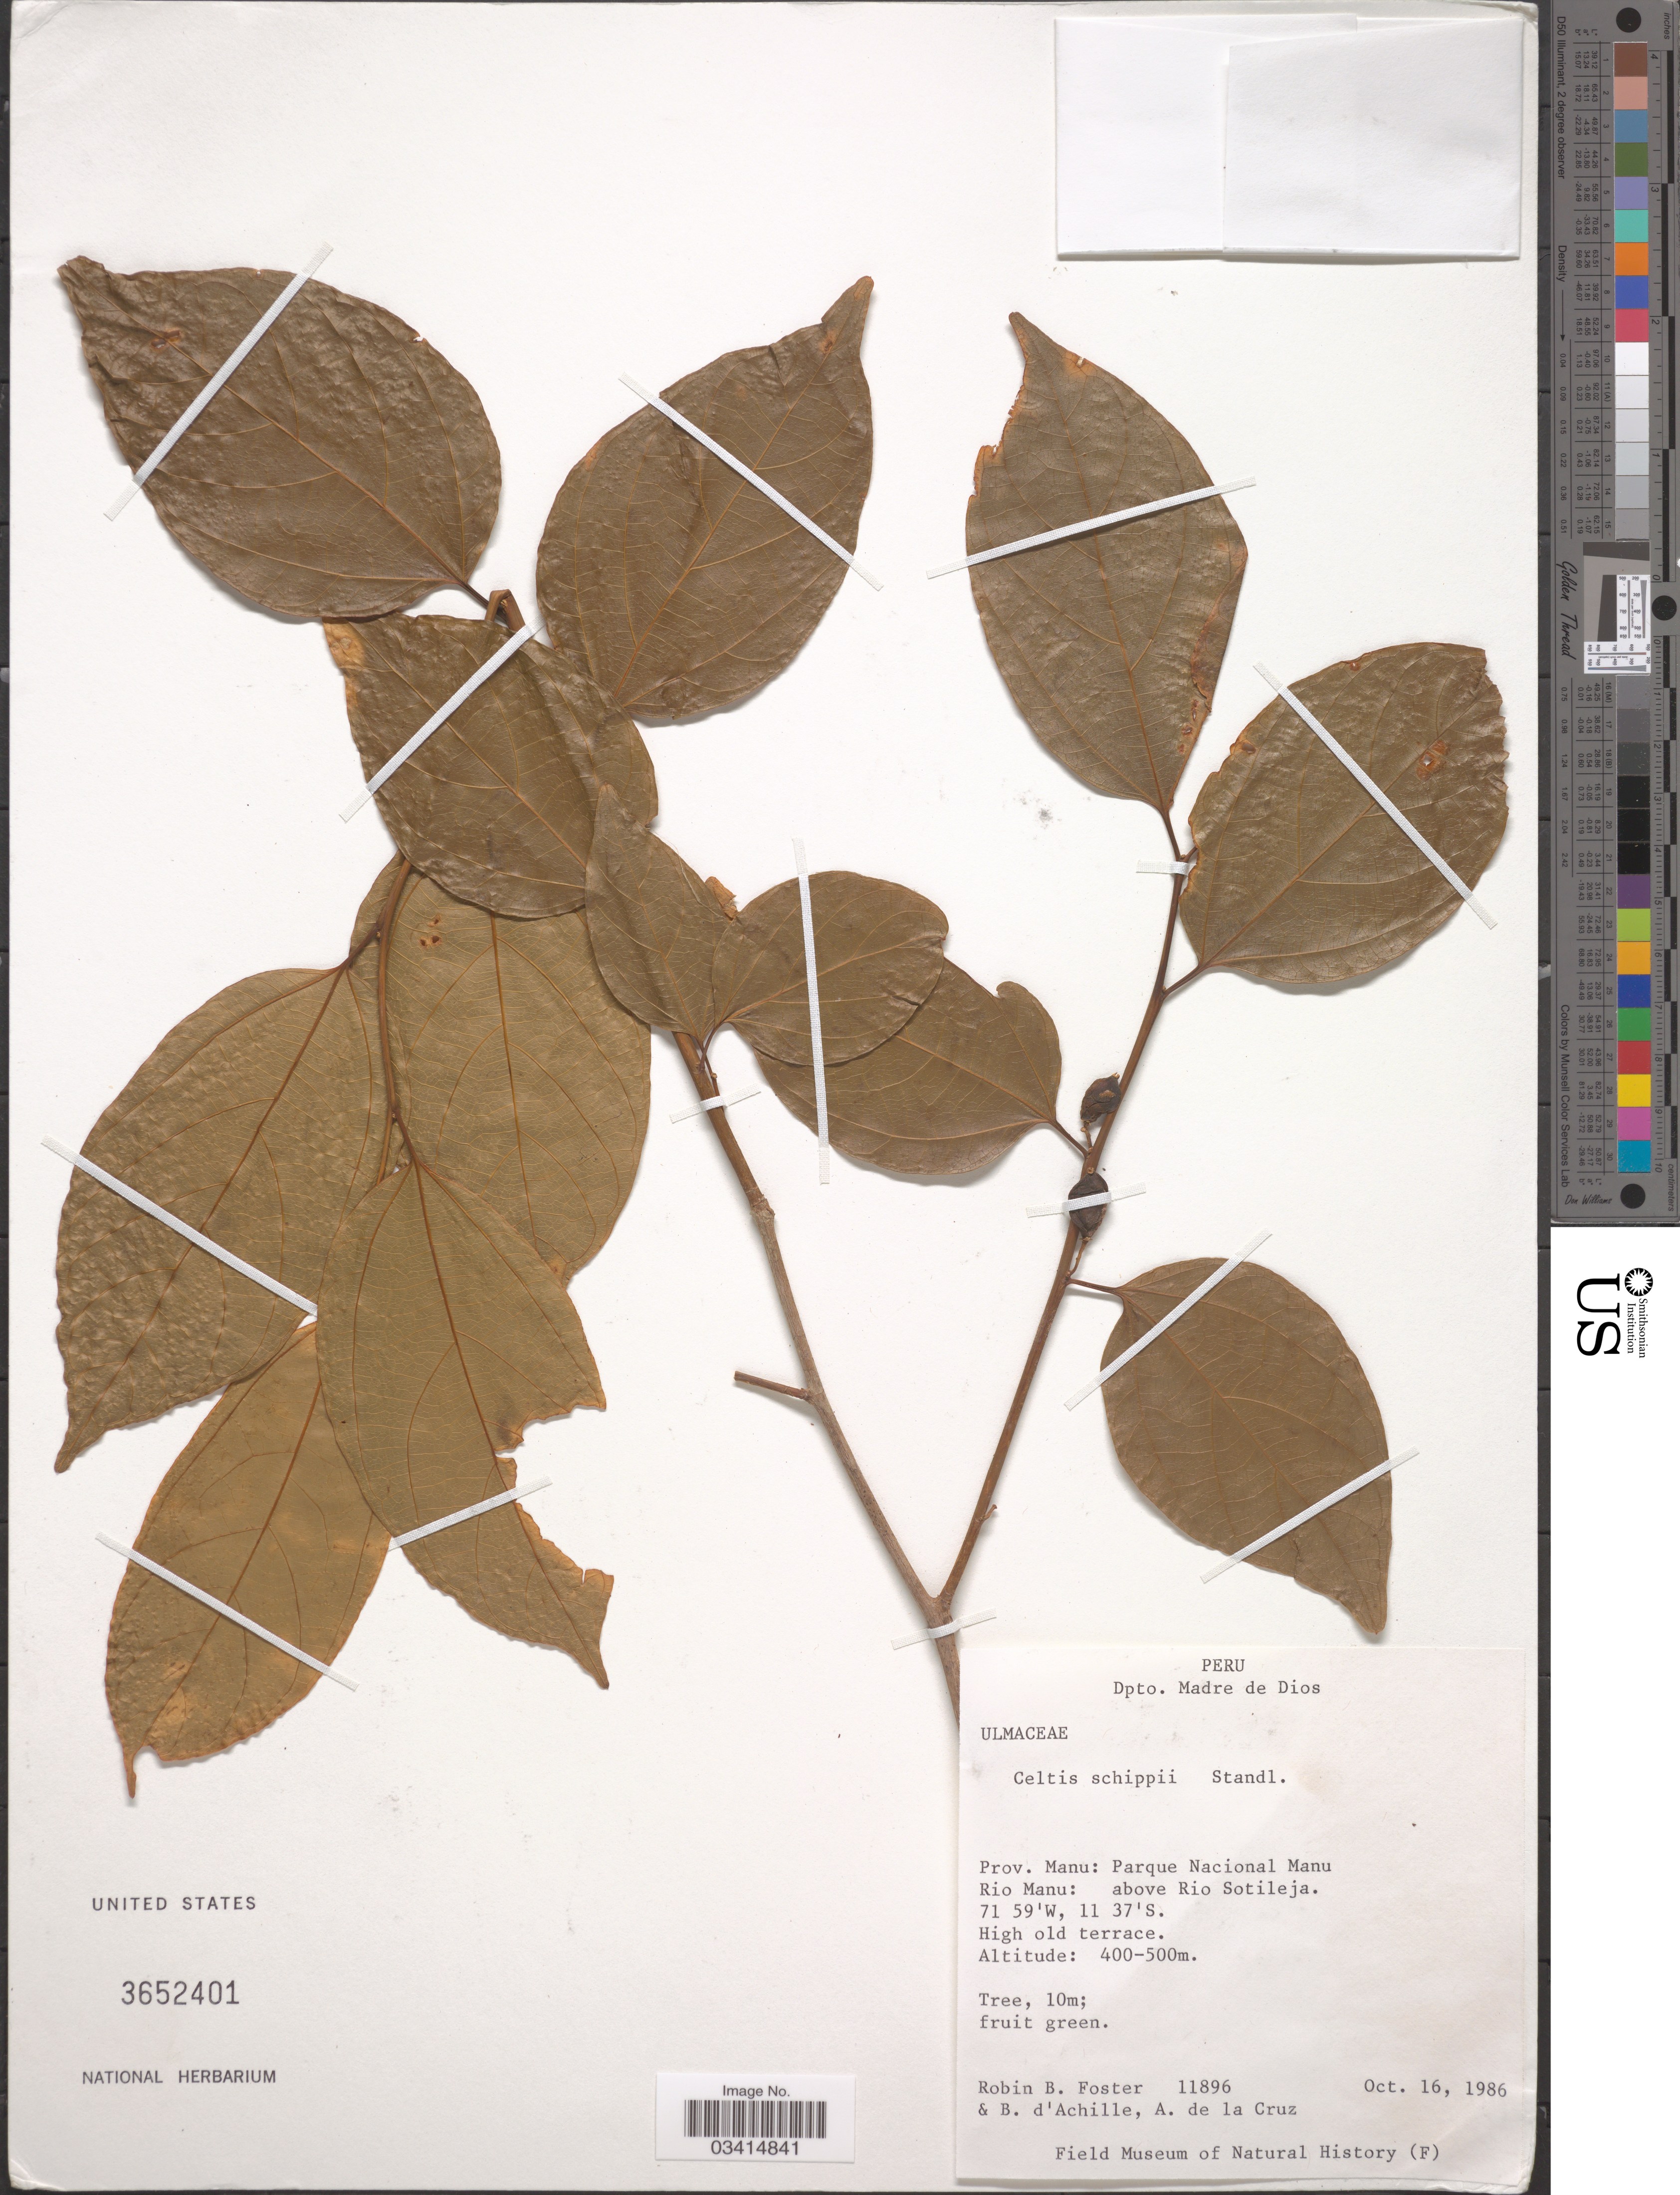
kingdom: Plantae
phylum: Tracheophyta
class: Magnoliopsida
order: Rosales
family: Cannabaceae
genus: Celtis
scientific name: Celtis schippii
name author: Standl.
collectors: R. B. Foster, B. d'Achille & A. De la Cruz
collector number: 11896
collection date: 1986-10-16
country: Peru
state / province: Madre de Dios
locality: Dpto. Madre de Dios. Prov. Manu: Parque Nacional Manu. Rio Manu: above Rio Sotileja.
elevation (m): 400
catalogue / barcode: US 3652401